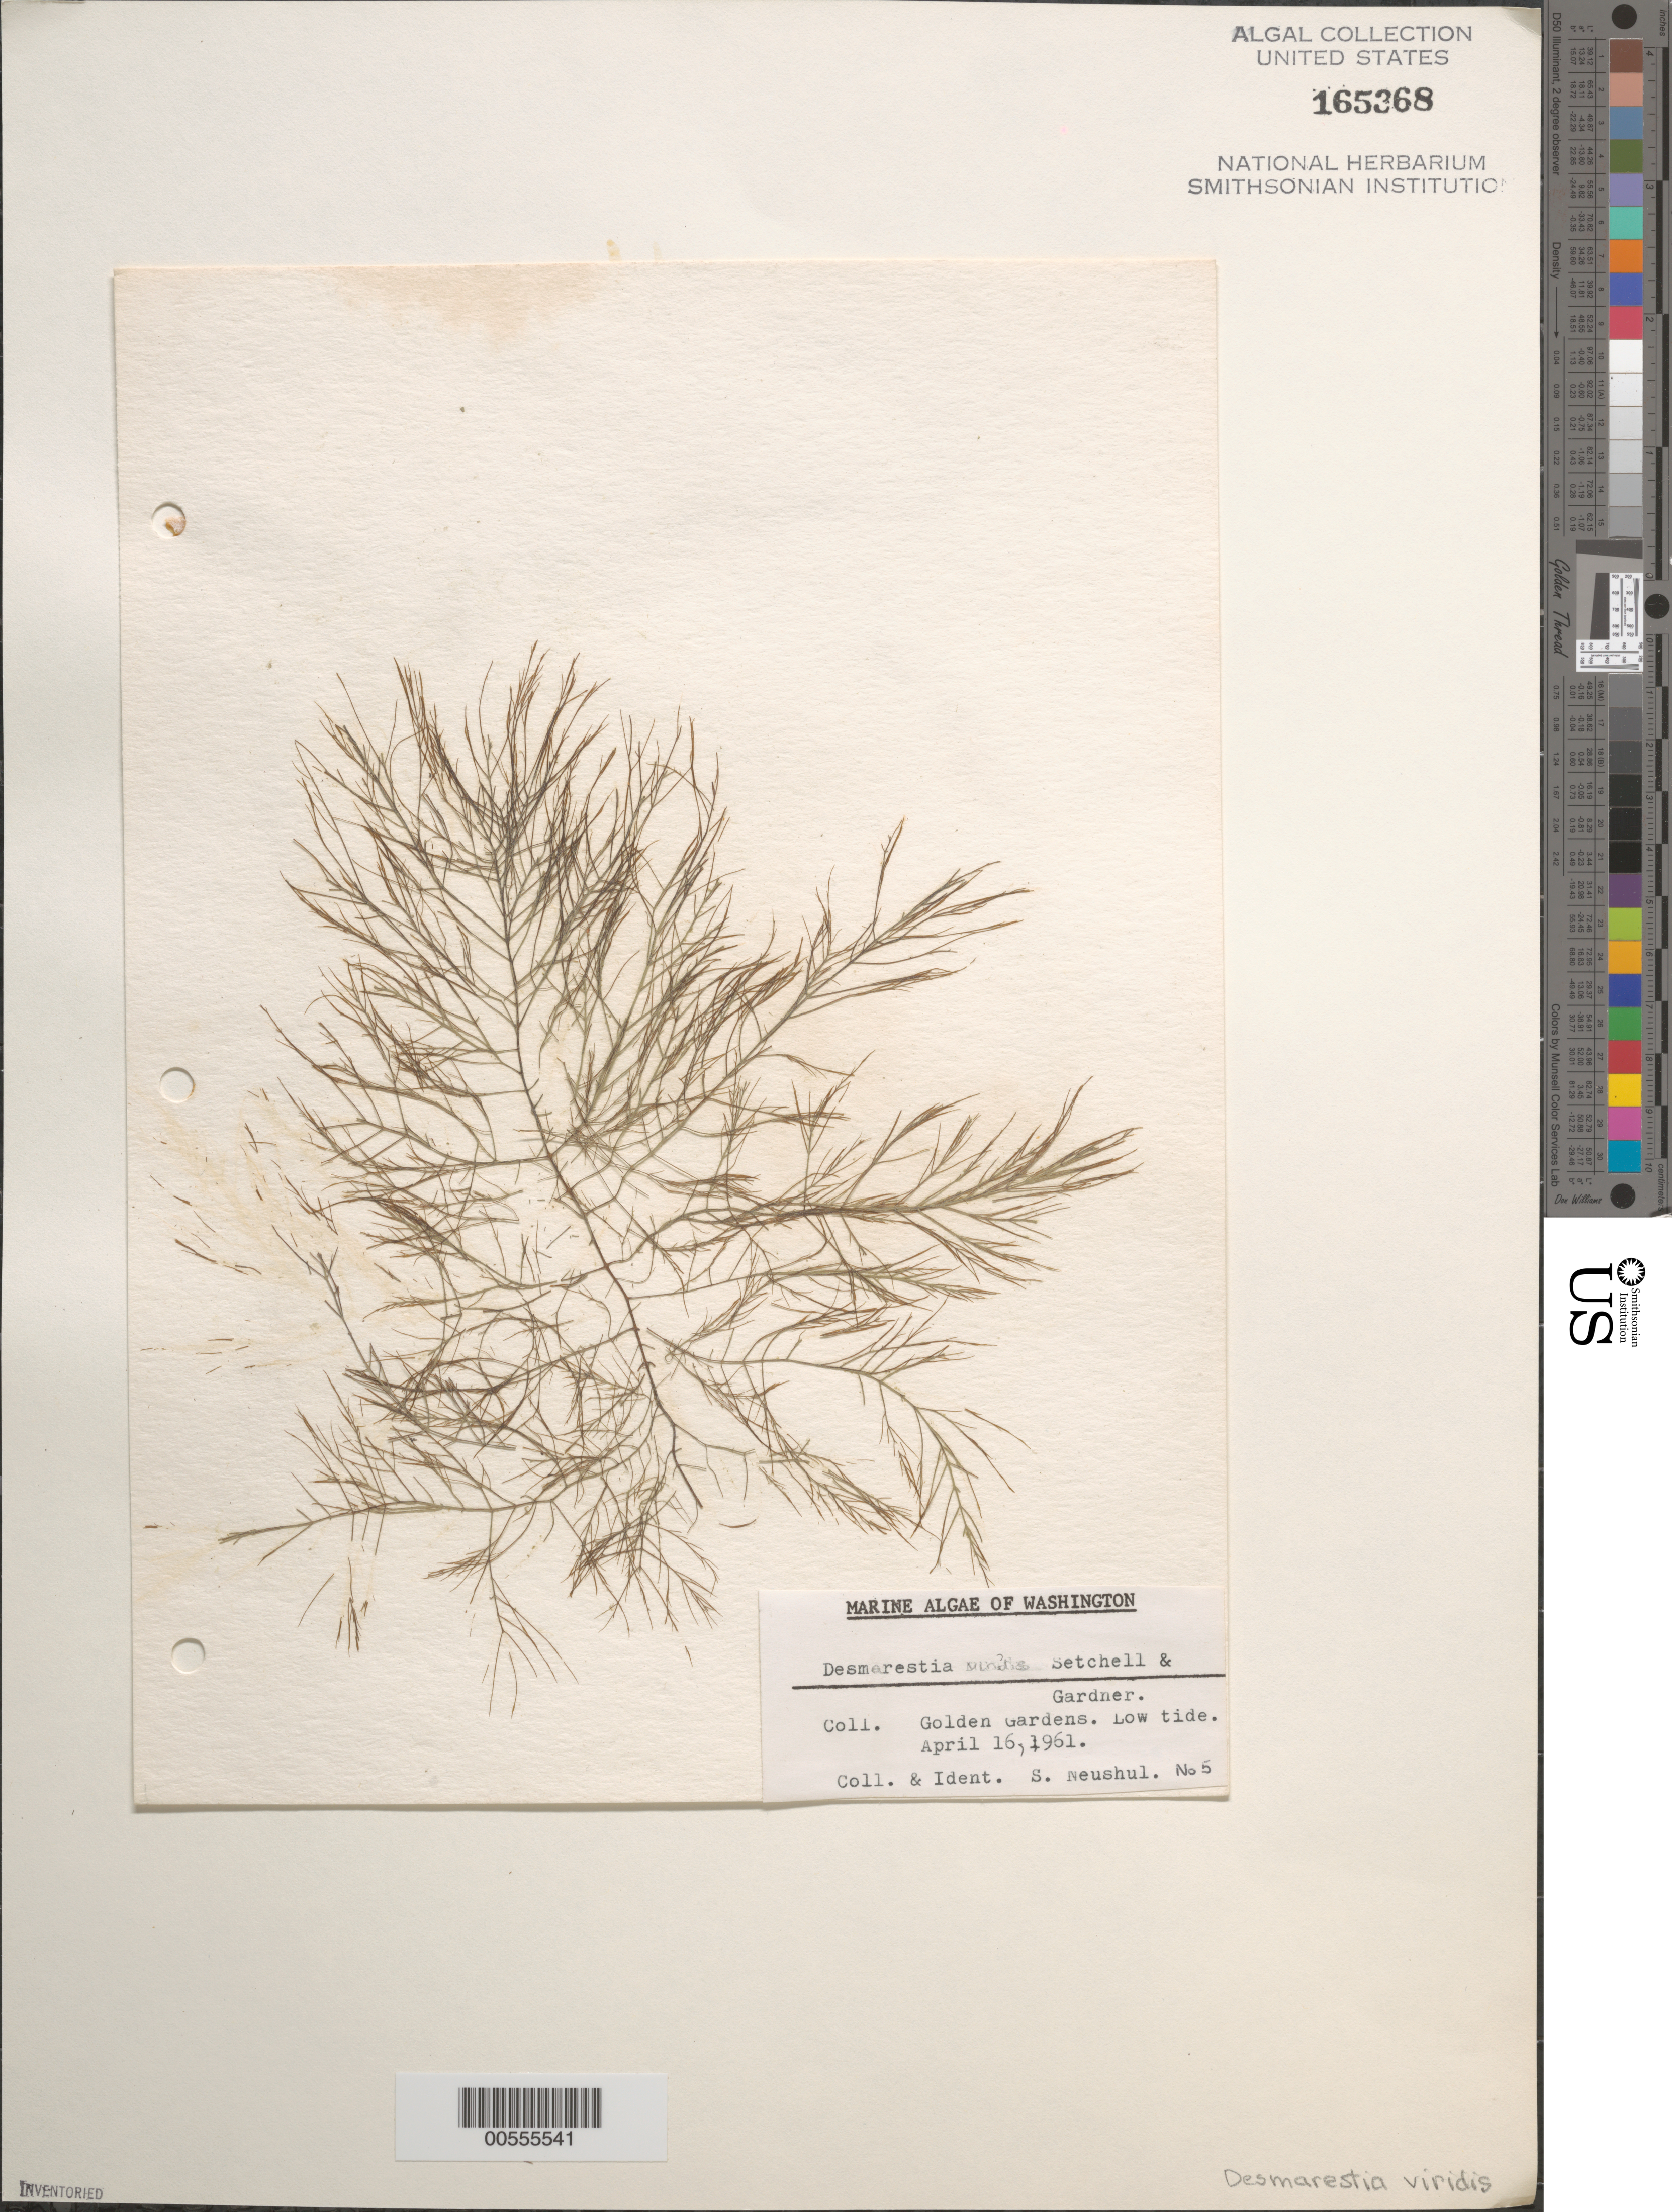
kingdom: Chromista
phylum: Ochrophyta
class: Phaeophyceae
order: Desmarestiales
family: Desmarestiaceae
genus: Desmarestia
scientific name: Desmarestia viridis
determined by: Neushul, S.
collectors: S. Neushul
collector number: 5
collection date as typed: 16 Apr 1961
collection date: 1961-04-16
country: United States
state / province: Washington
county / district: King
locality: Golden Gardens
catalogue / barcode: US 165368